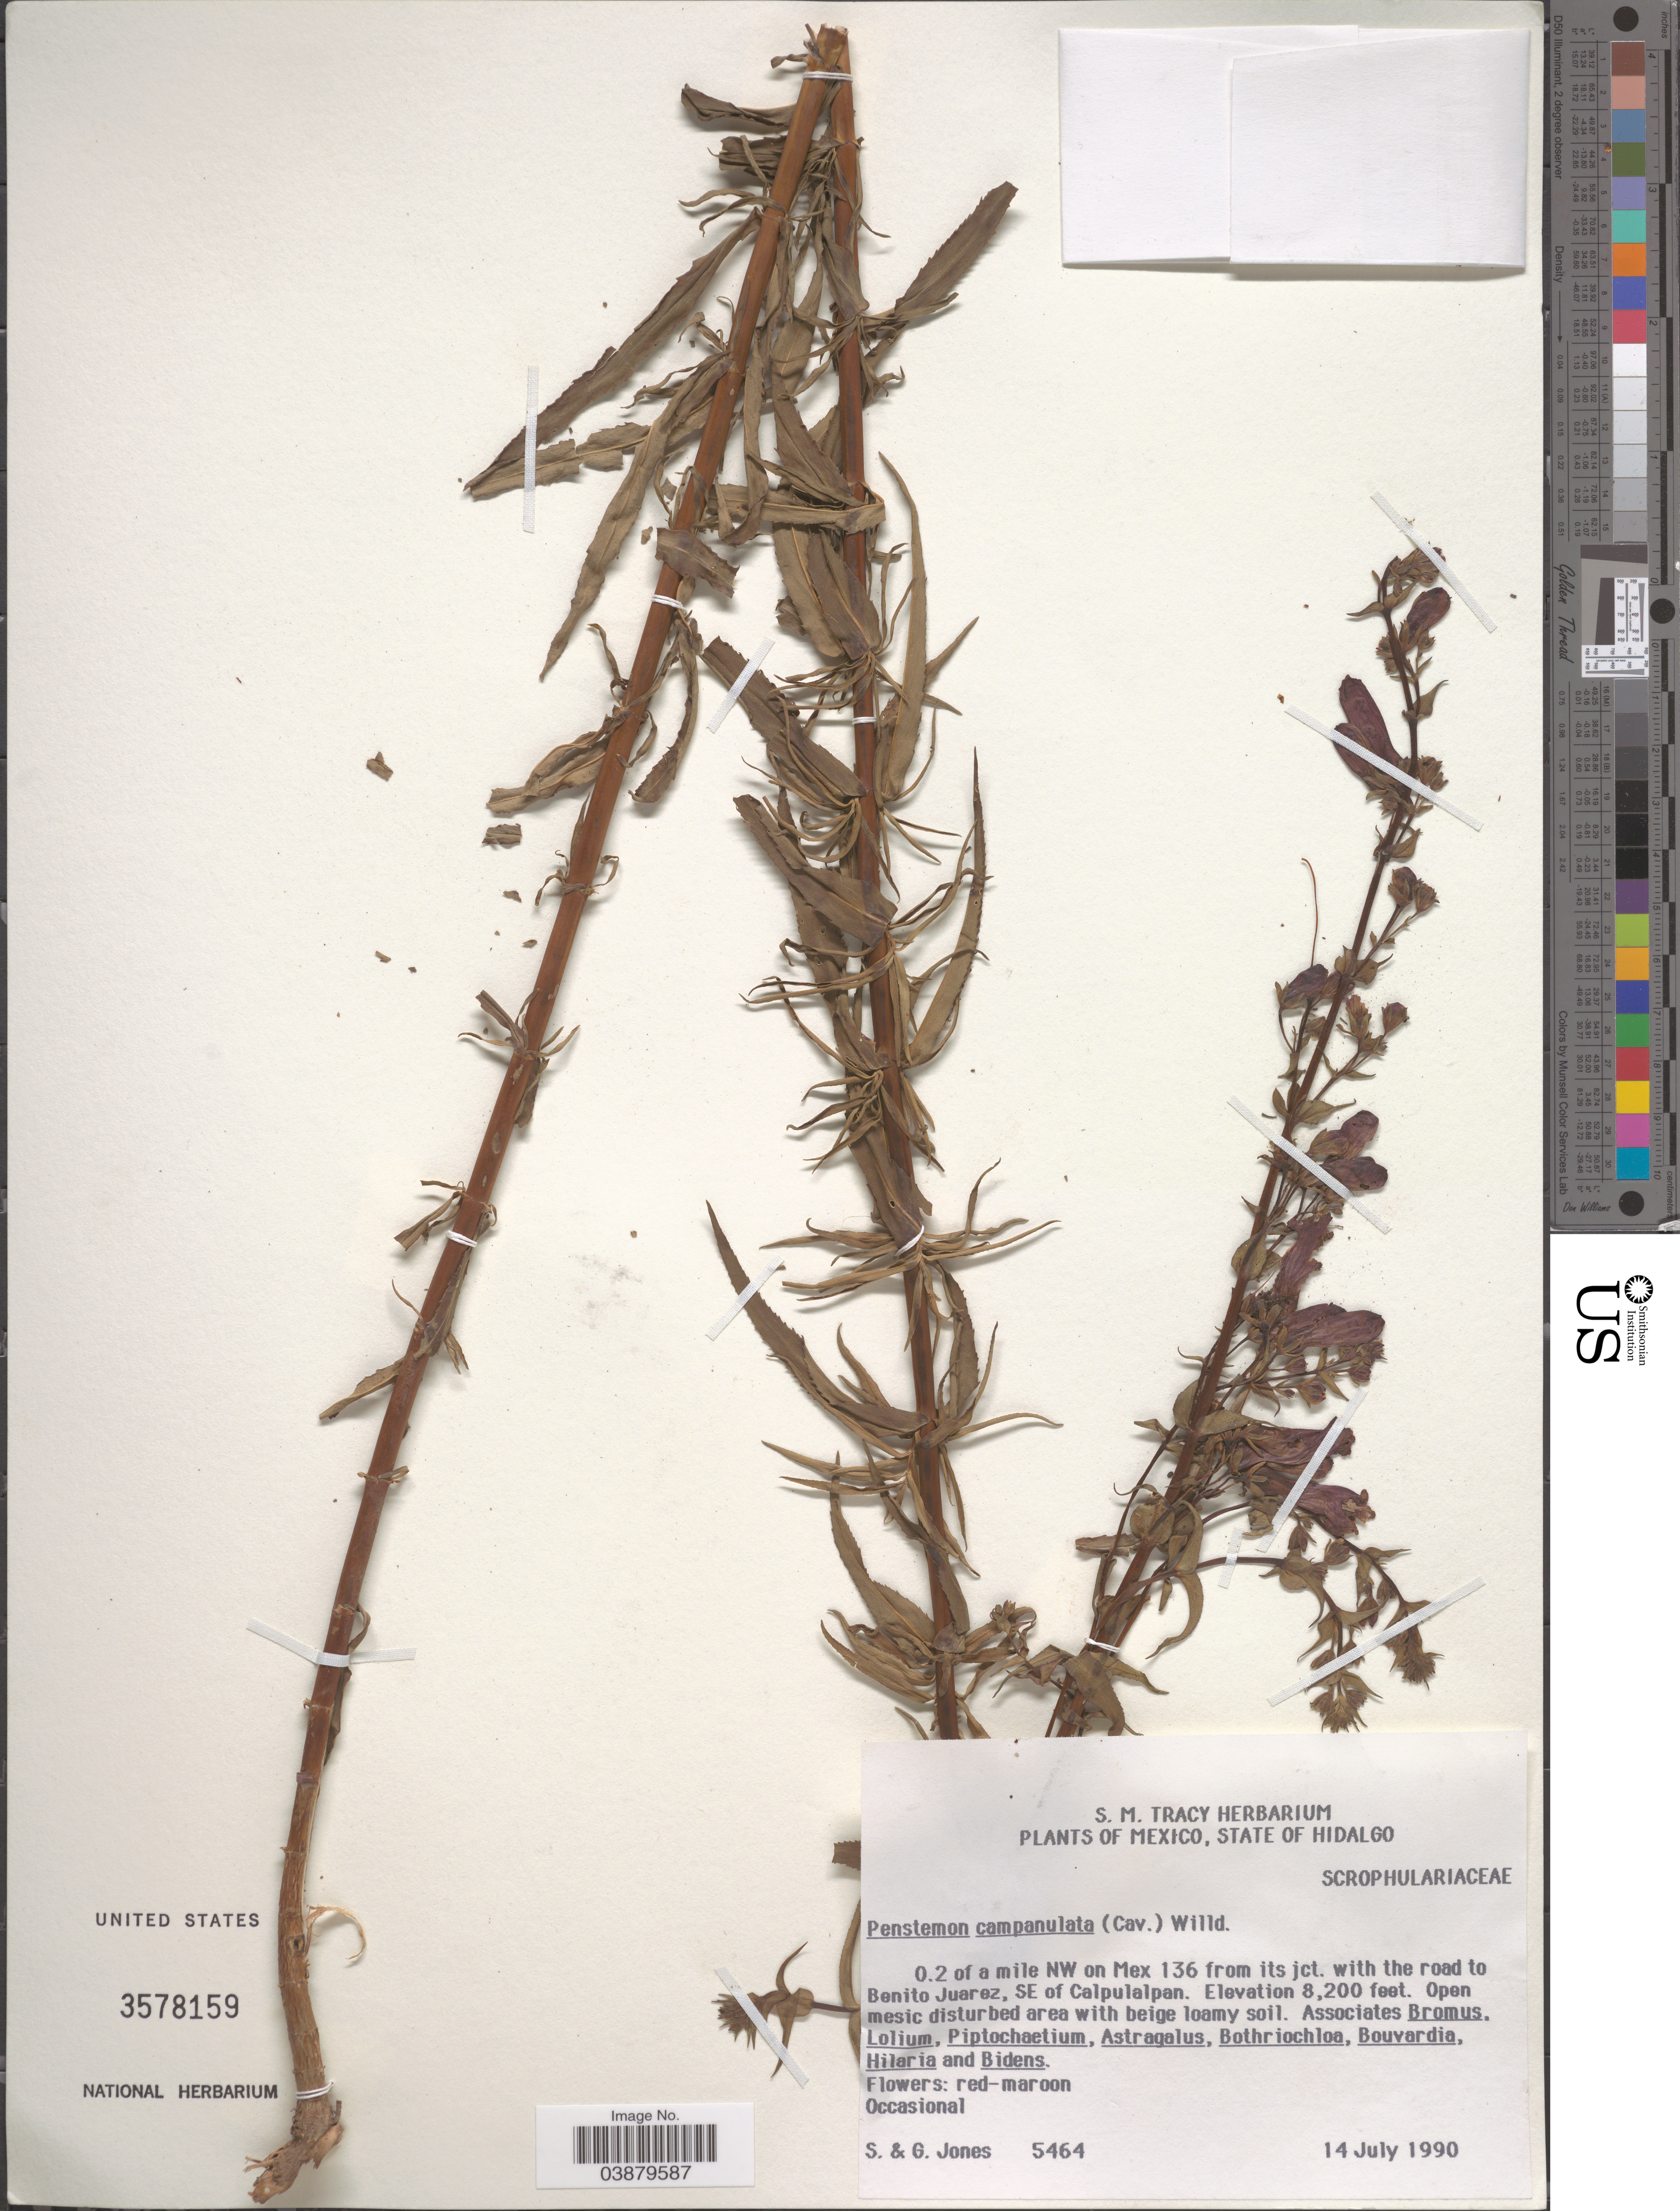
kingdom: Plantae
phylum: Tracheophyta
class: Magnoliopsida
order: Lamiales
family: Plantaginaceae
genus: Penstemon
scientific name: Penstemon campanulatus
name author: (Cav.) Willd.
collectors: S. Jones & G. Jones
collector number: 5464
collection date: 1990-07-14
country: Mexico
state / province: Hidalgo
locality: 0.2 of a mile NW on Mex 136 from its jct. with the road to Benito Juarez, SE of Calpulalpan.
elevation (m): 2499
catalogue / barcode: US 3578159